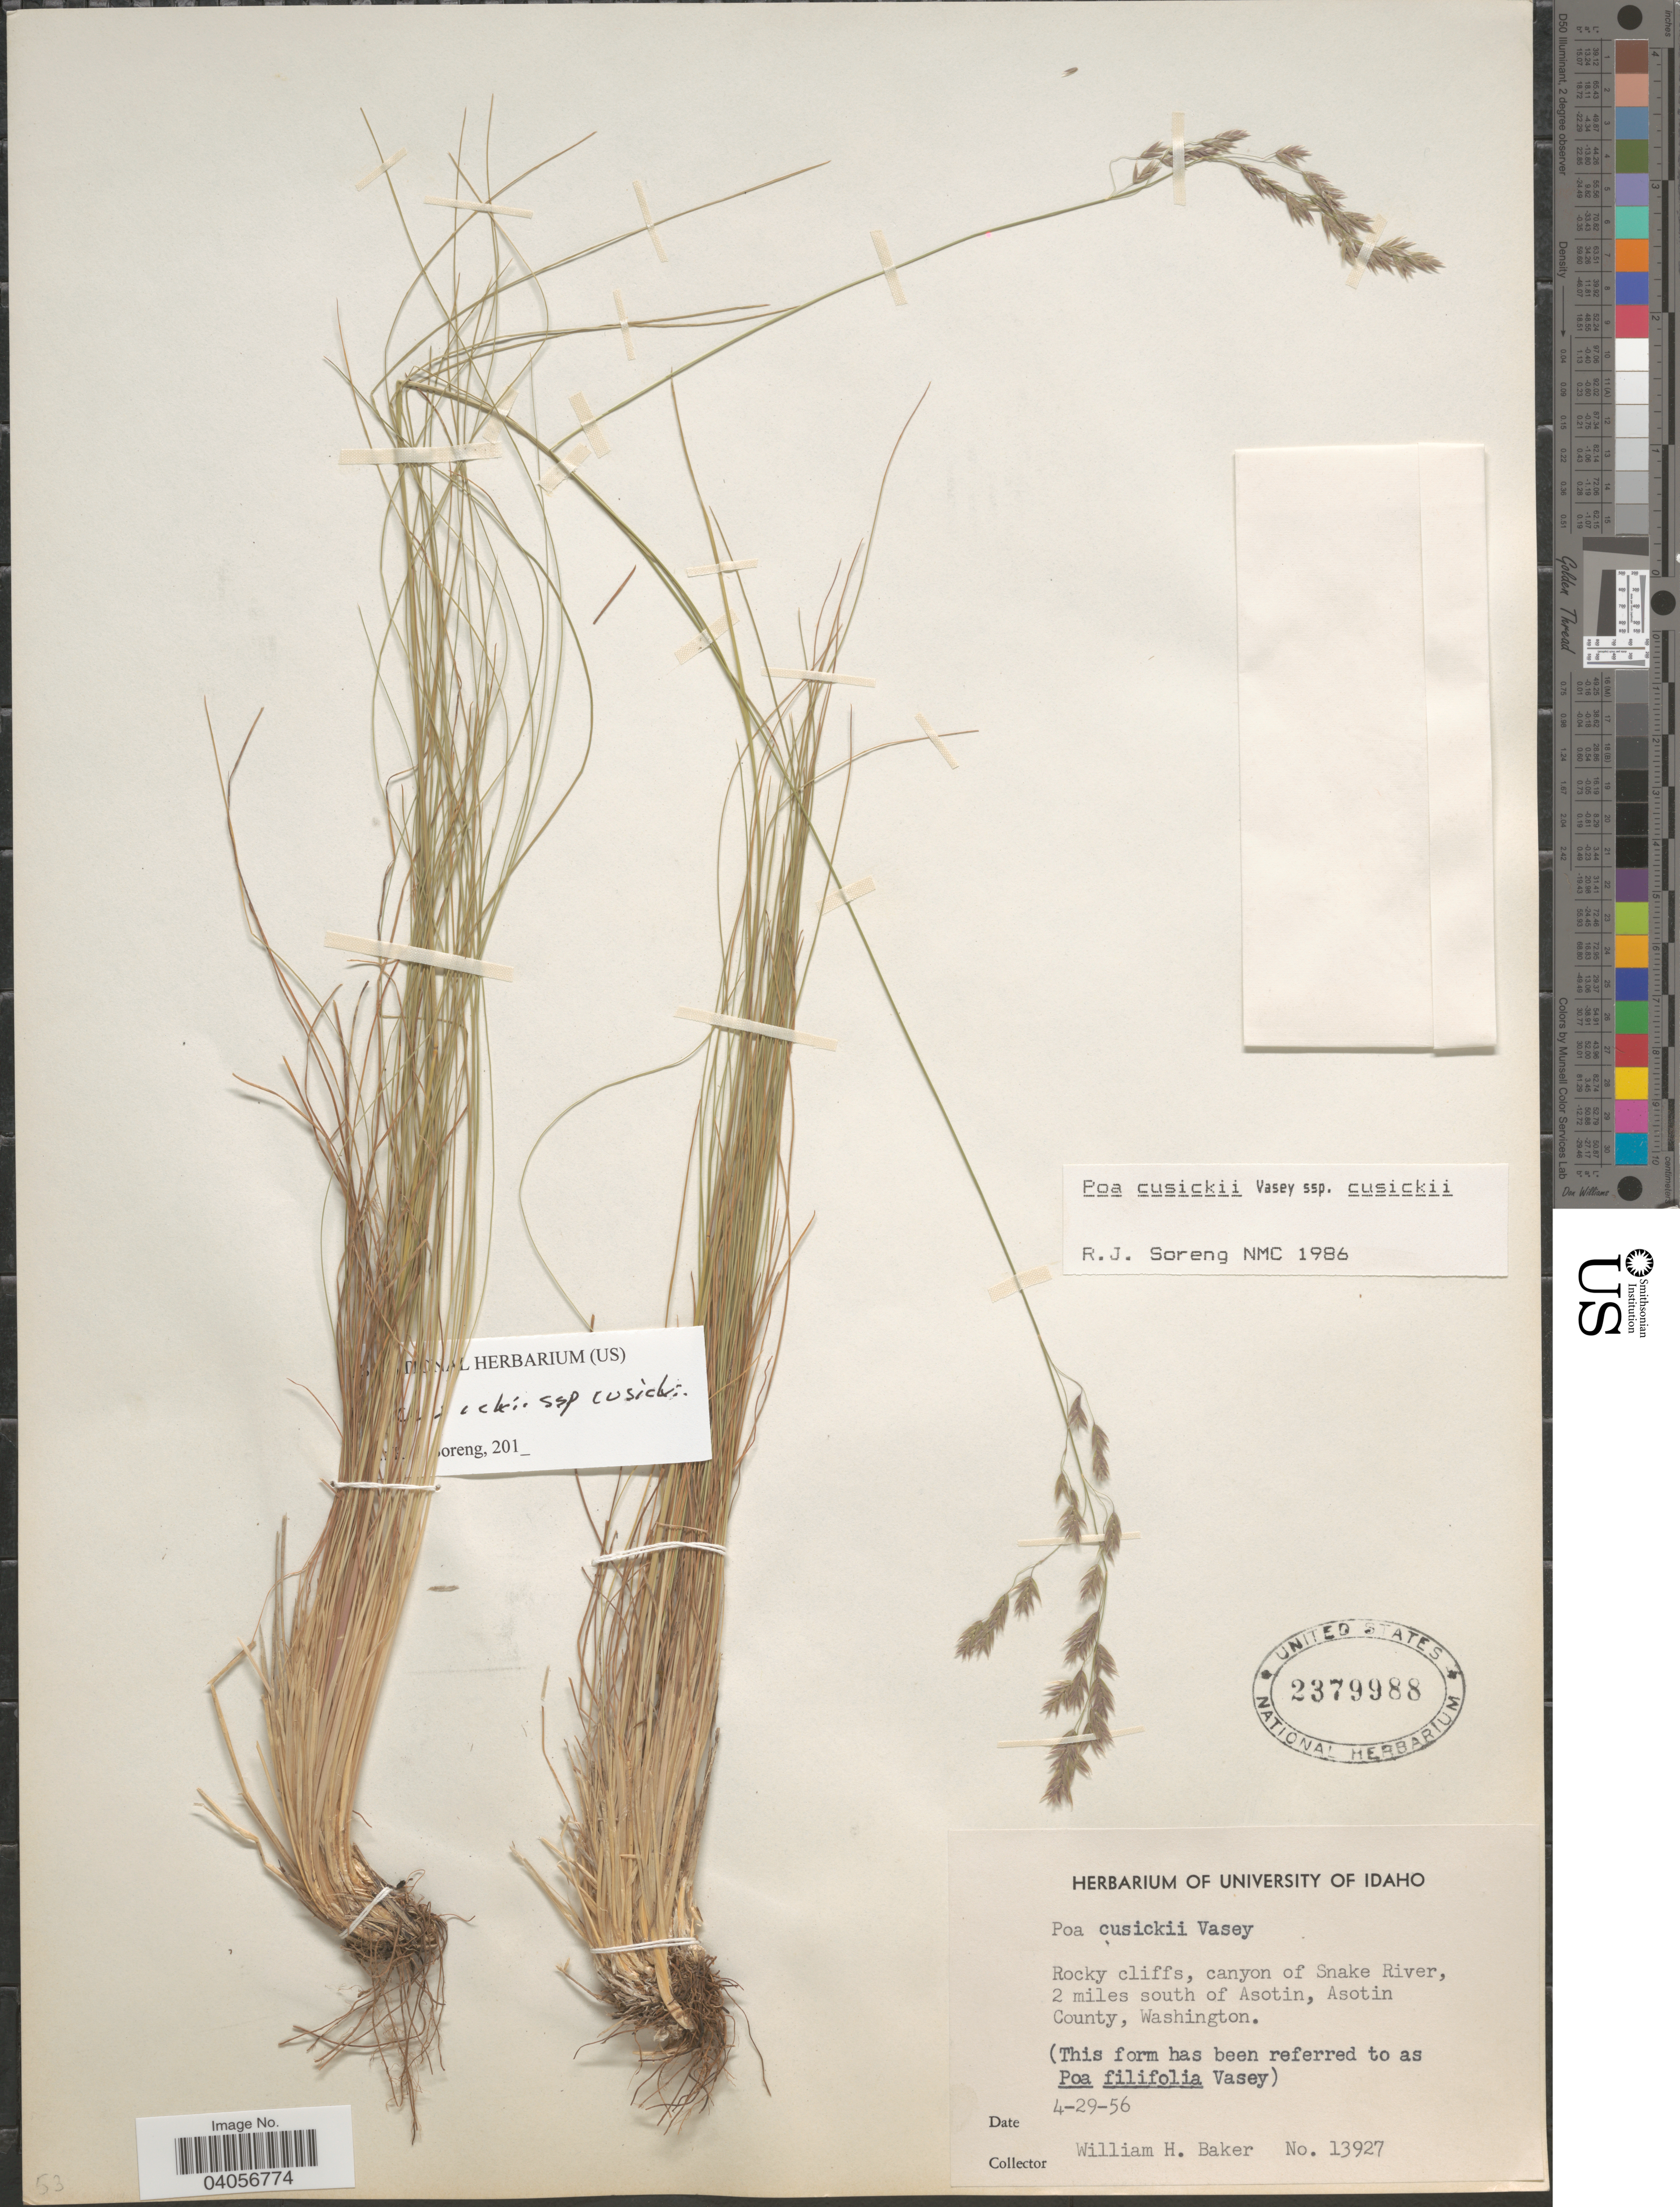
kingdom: Plantae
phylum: Tracheophyta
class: Liliopsida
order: Poales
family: Poaceae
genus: Poa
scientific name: Poa cusickii subsp. cusickii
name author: Vasey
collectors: W. H. Baker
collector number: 13927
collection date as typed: Transcribed d/m/y: 29/4/56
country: United States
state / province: Washington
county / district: Asotin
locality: Rocky cliffs, canyon of Snake River, 2 miles south of Asotin, Asotin County.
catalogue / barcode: US 2379988